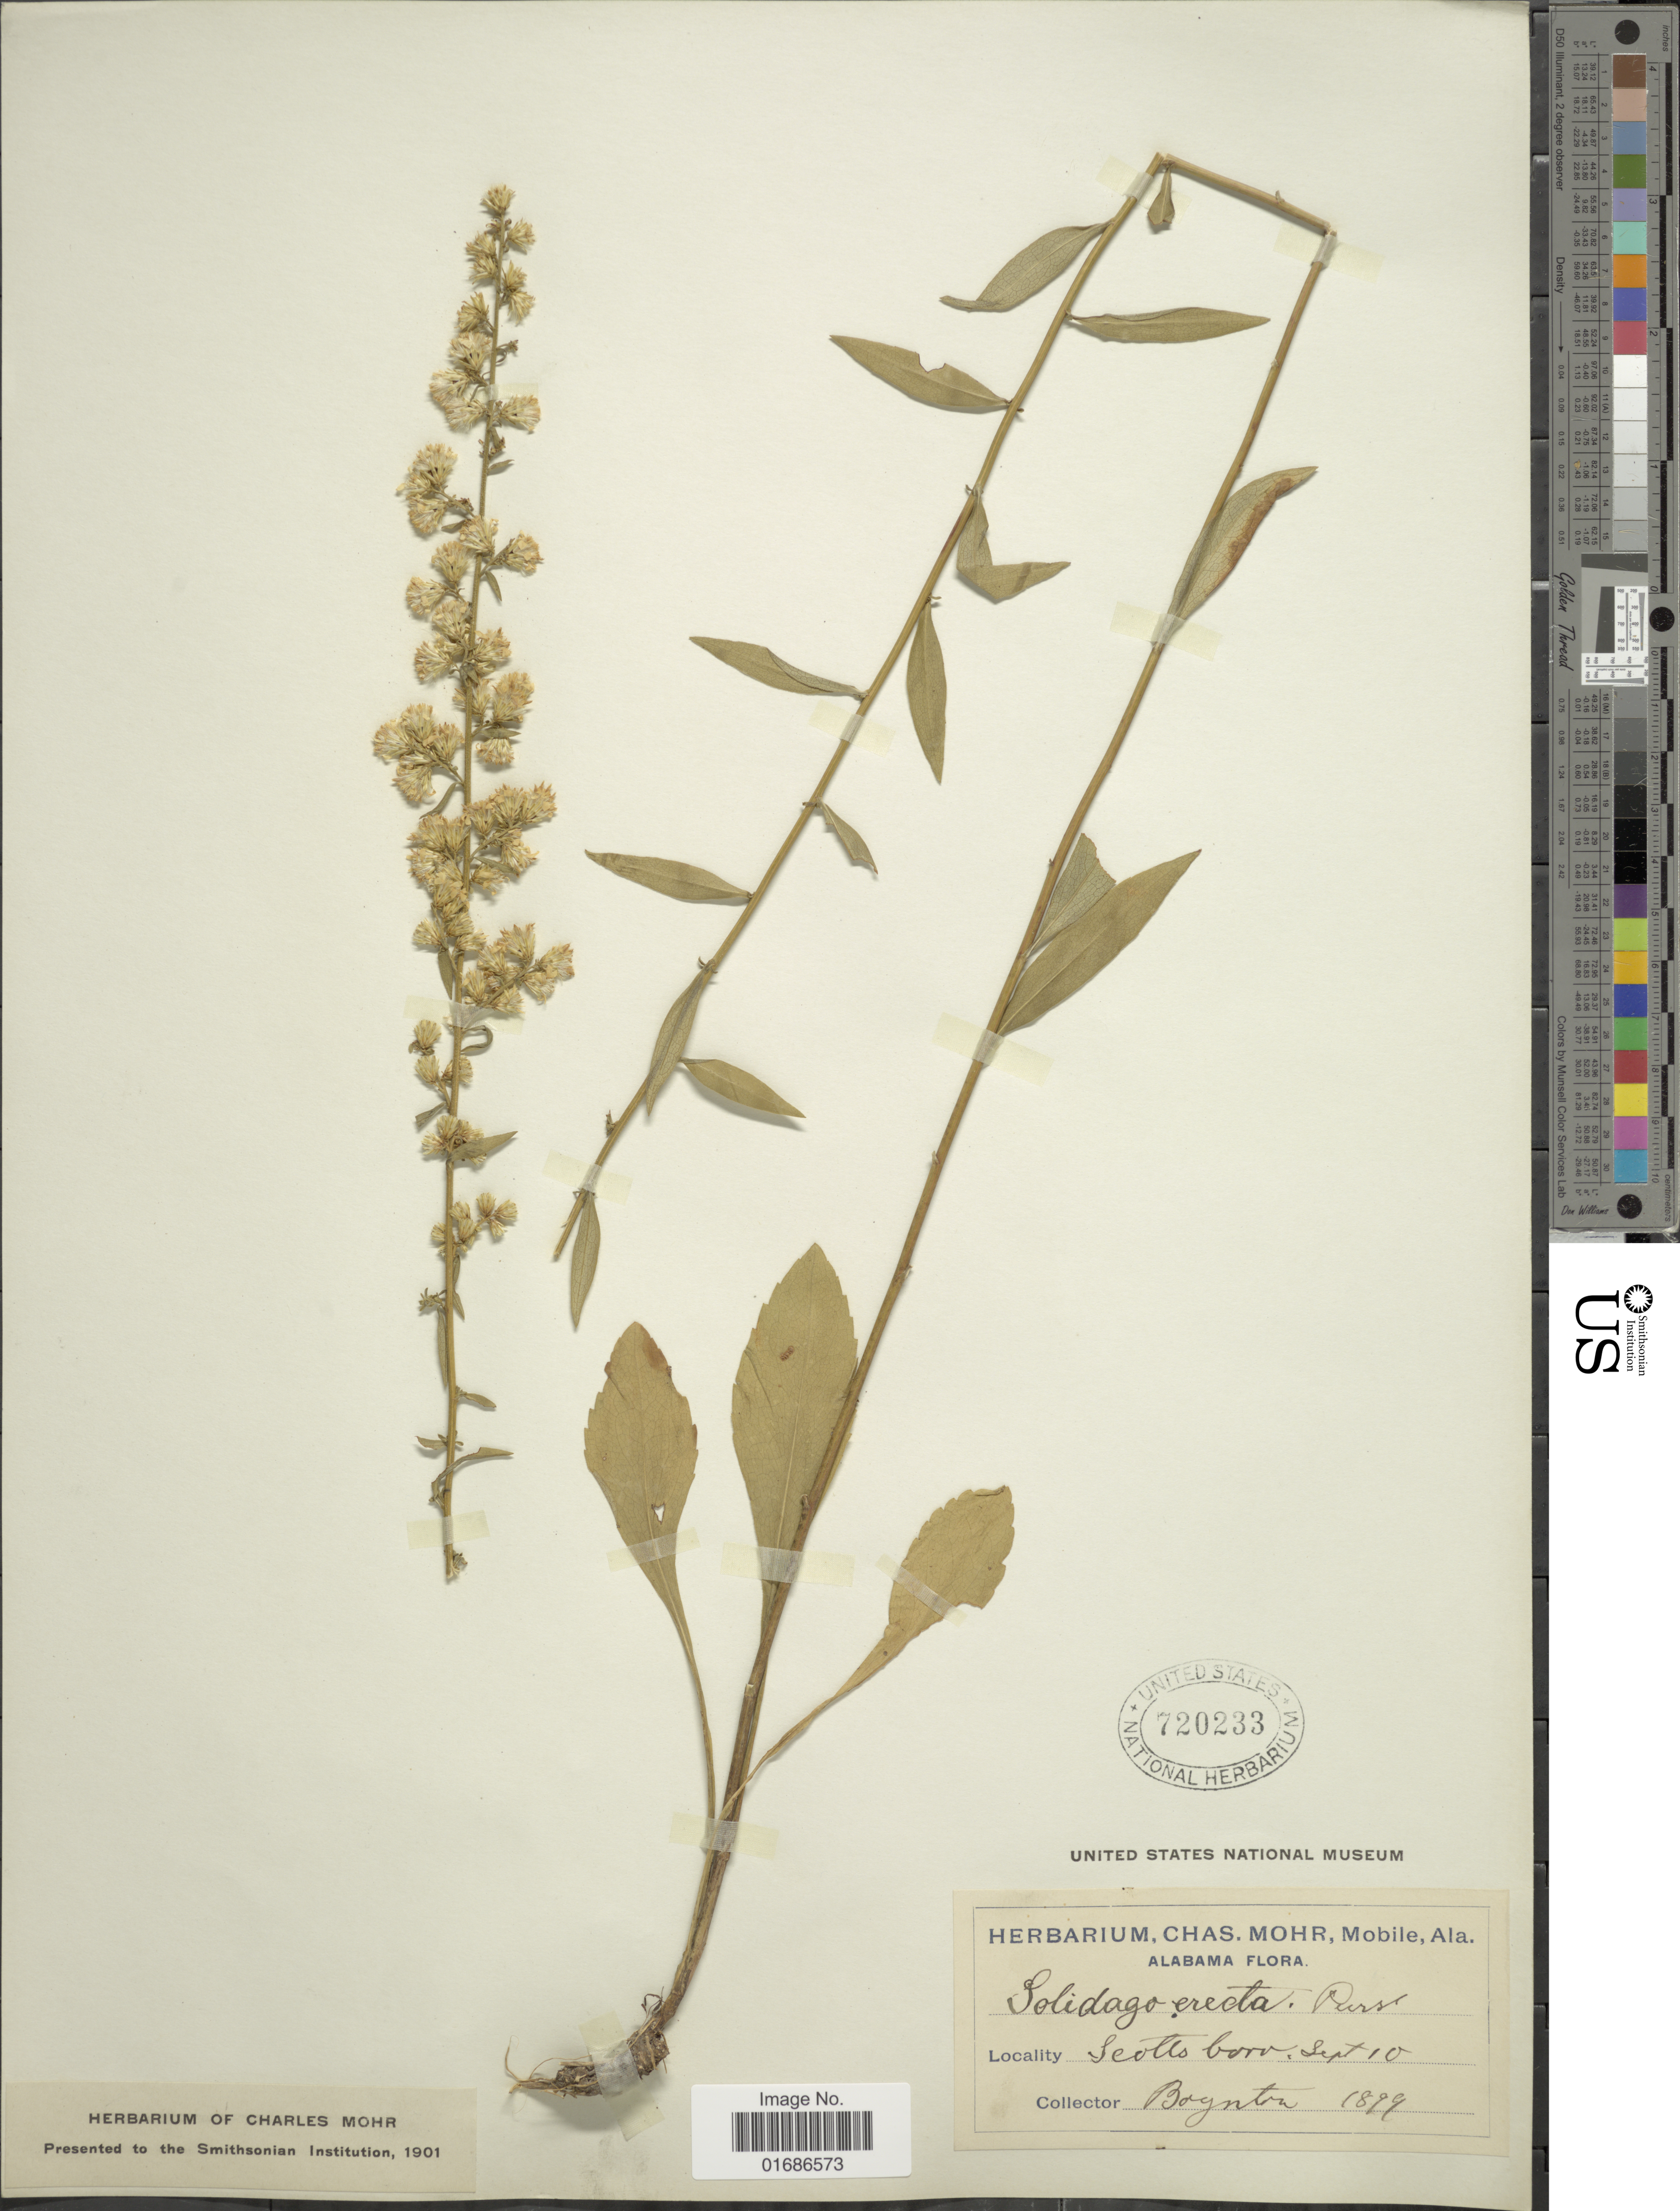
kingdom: Plantae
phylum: Tracheophyta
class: Magnoliopsida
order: Asterales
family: Asteraceae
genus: Solidago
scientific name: Solidago erecta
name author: Pursh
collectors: -. Boynton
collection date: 1899-09-10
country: United States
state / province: Alabama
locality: Scotto borr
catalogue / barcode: US 720233